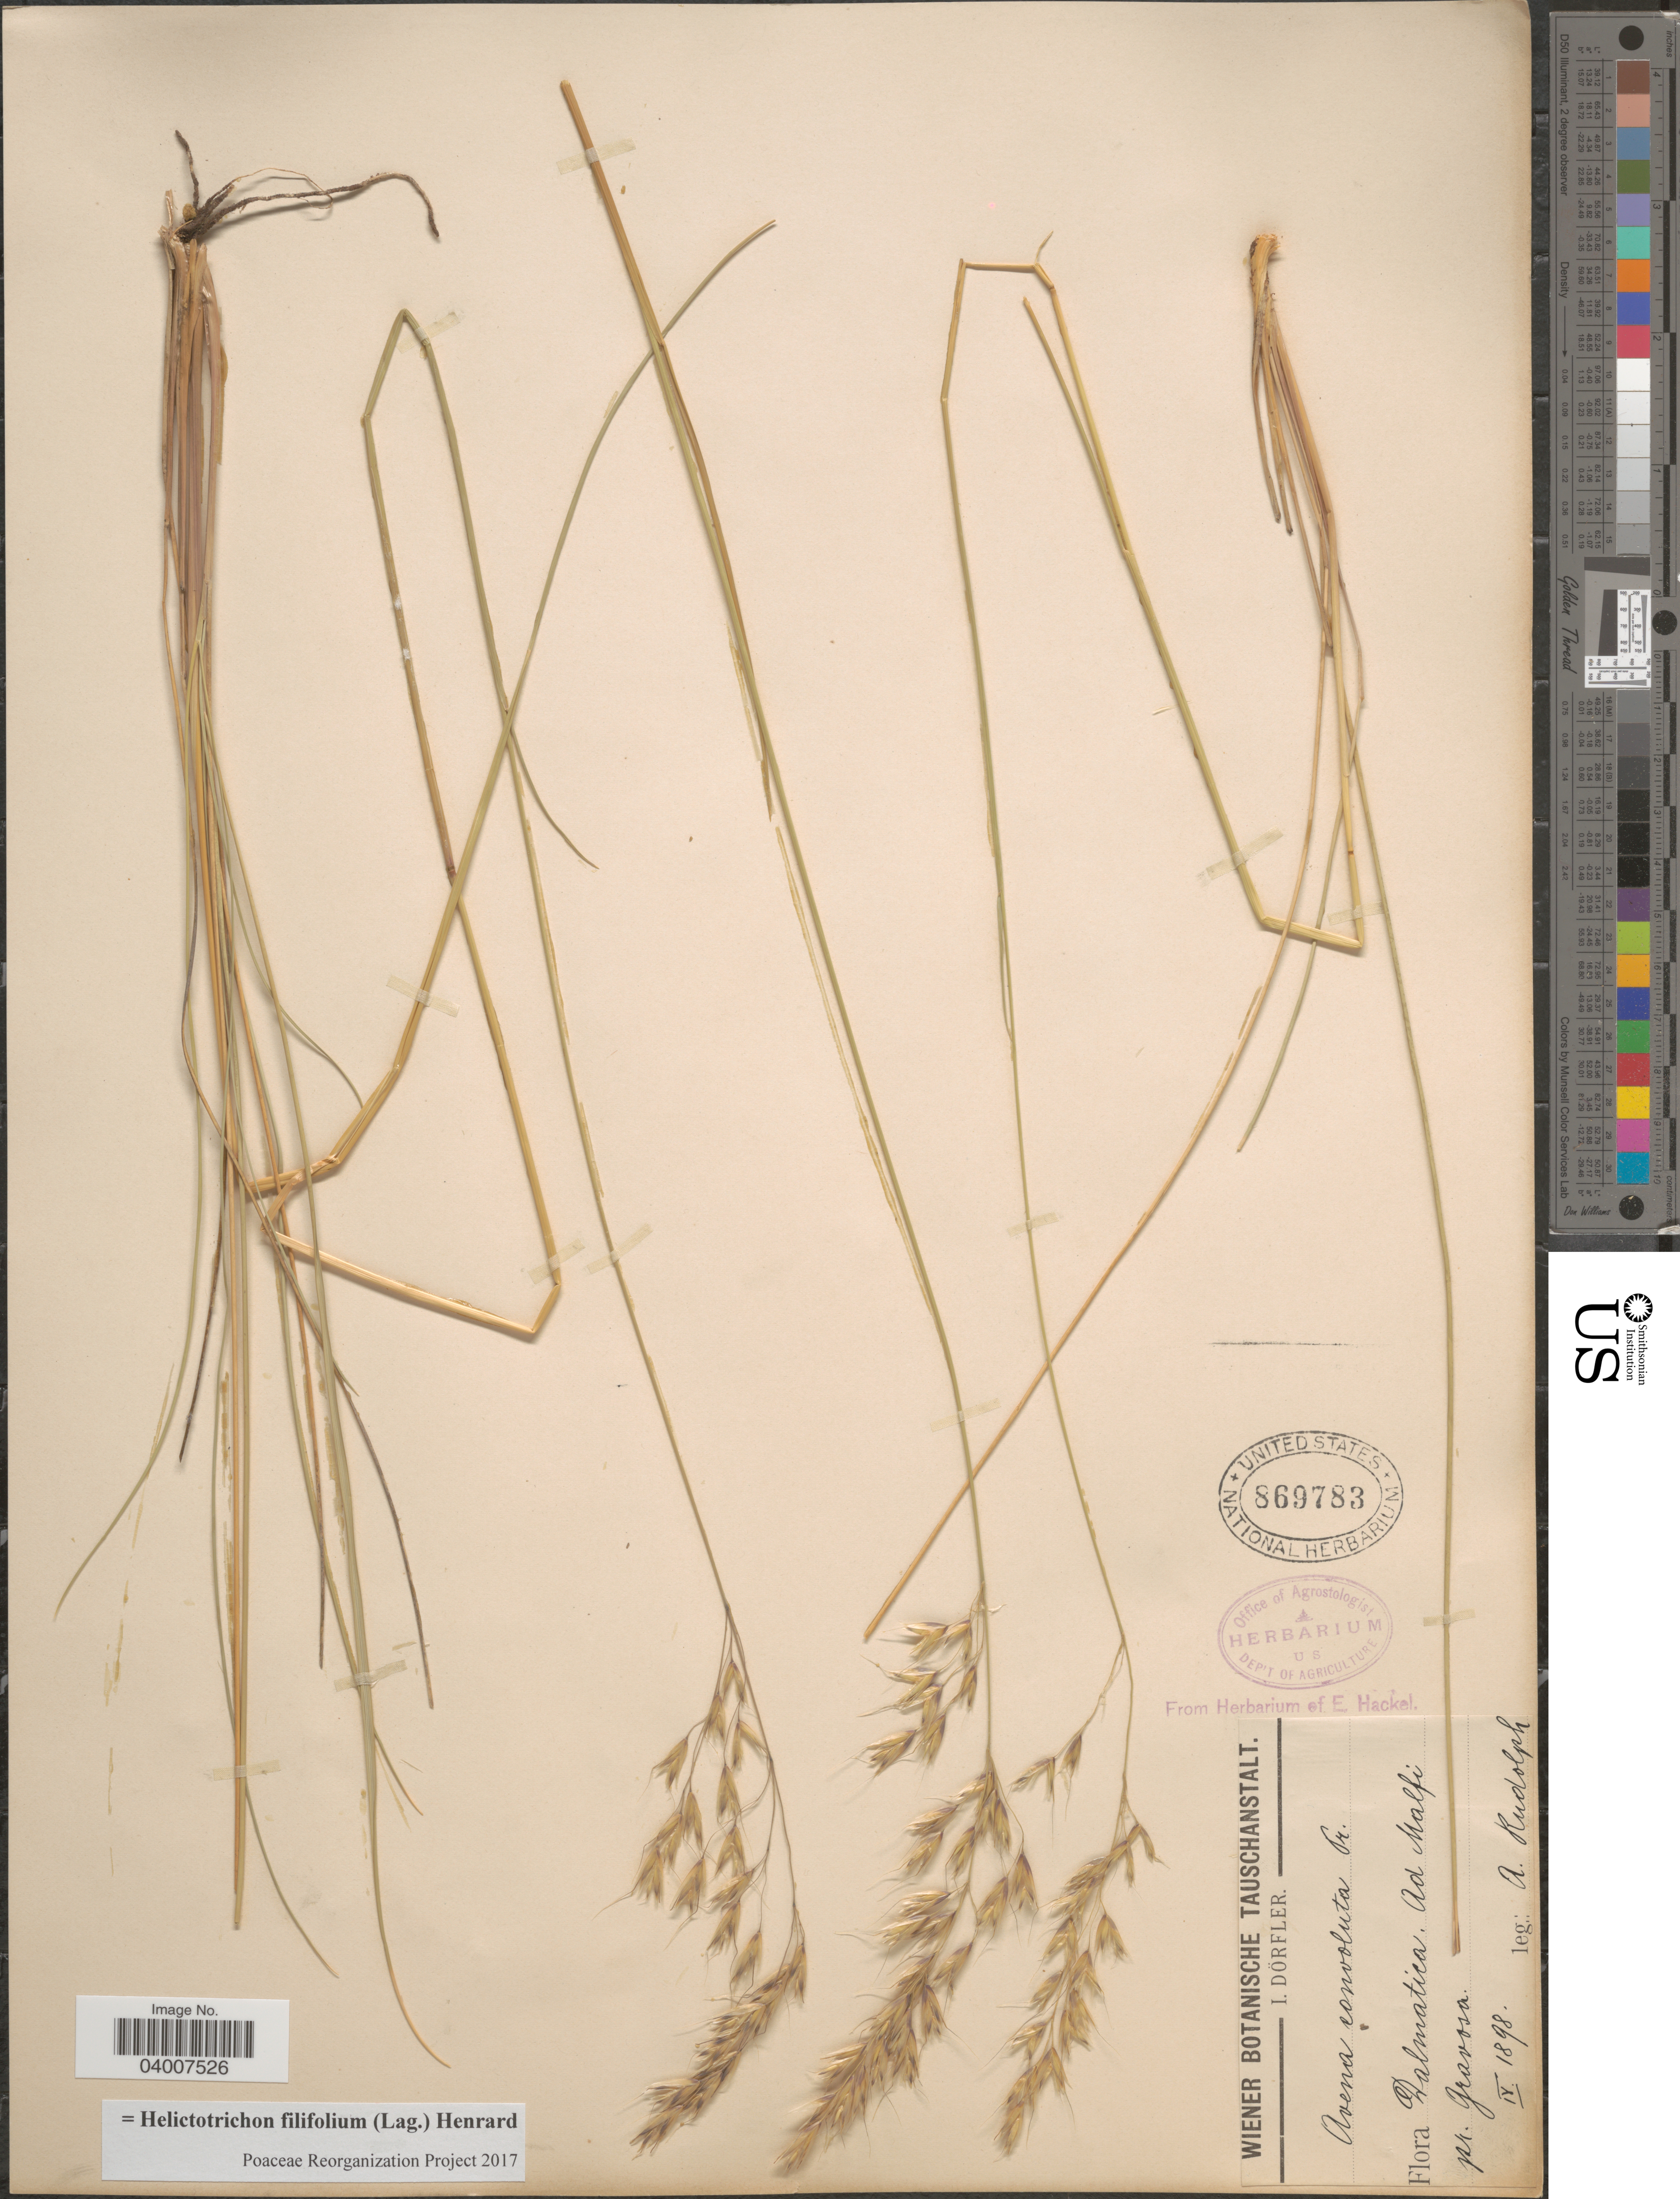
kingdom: Plantae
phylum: Tracheophyta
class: Liliopsida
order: Poales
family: Poaceae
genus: Helictotrichon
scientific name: Helictotrichon filifolium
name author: (Lag.) Henr.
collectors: A. Rudolph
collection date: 1898-04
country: Croatia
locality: Dalmatica. Ad Malfi pr. Gravosa.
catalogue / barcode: US 869783